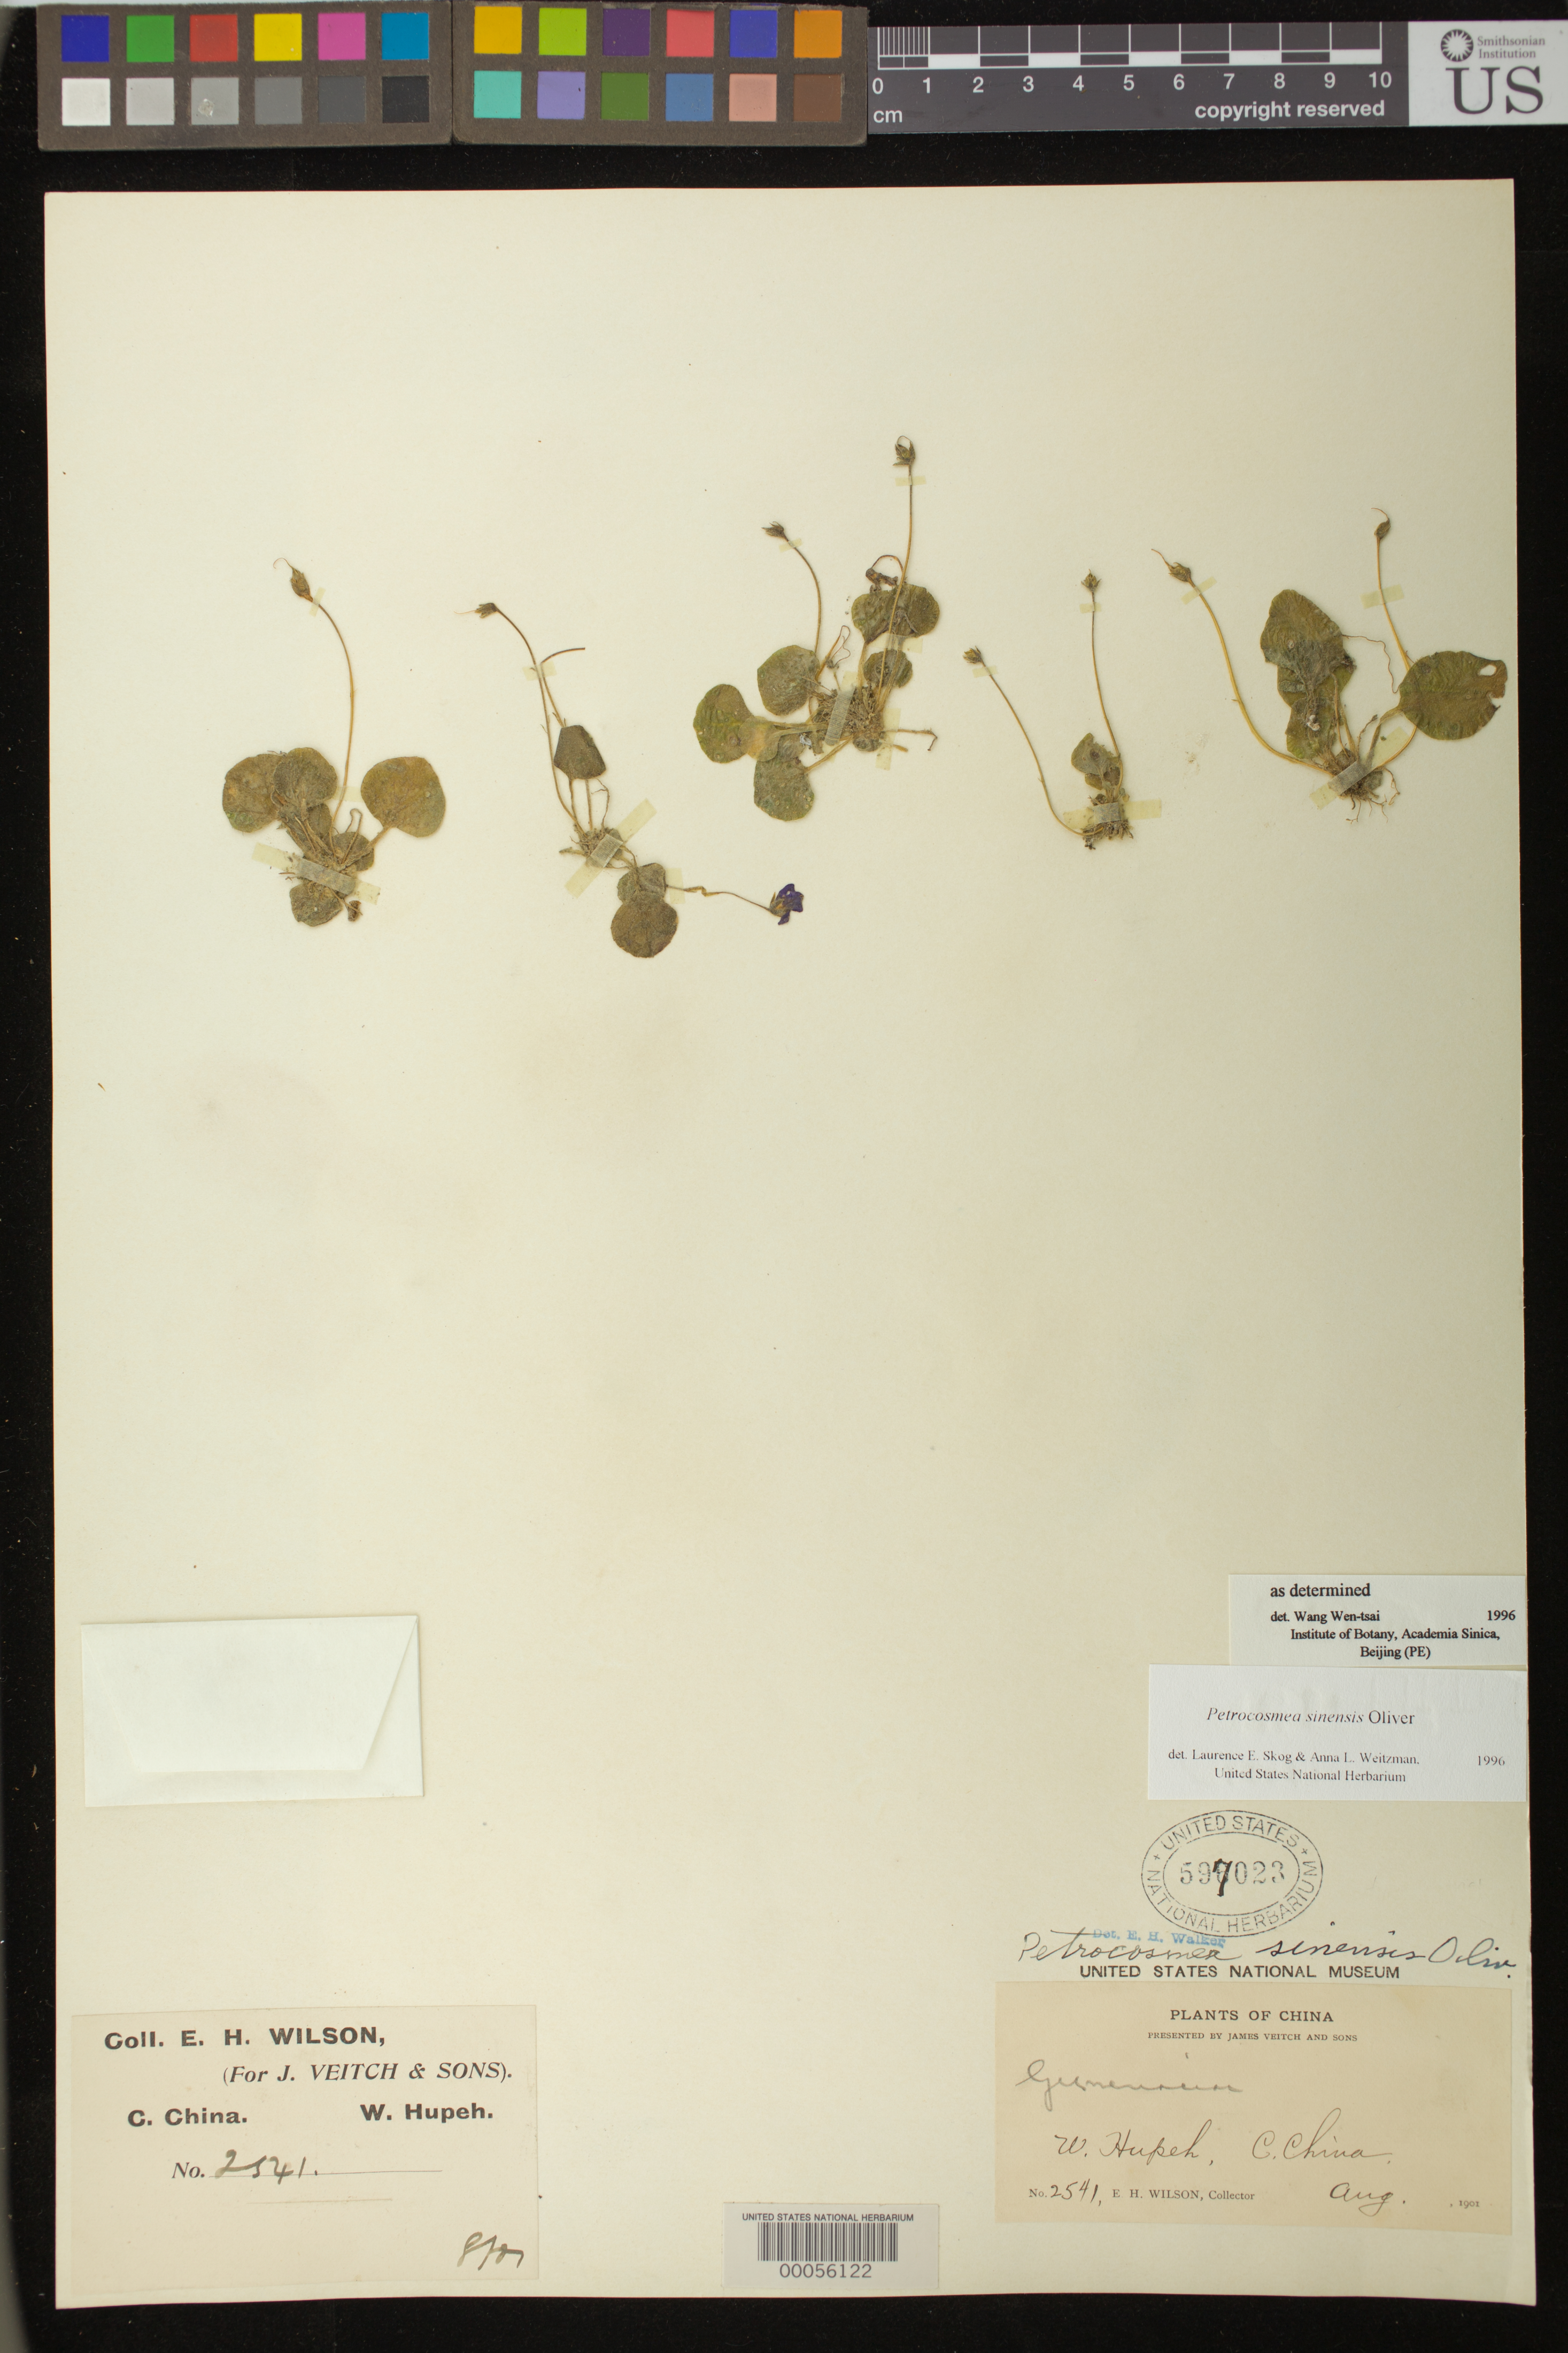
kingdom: Plantae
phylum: Tracheophyta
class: Magnoliopsida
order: Lamiales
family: Gesneriaceae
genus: Petrocosmea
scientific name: Petrocosmea sinensis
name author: Oliv.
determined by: Walker, E. H.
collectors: E. H. Wilson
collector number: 2541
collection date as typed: Aug 1901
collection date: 1901-08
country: China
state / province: Hubei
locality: W. hupeh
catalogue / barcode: US 597023